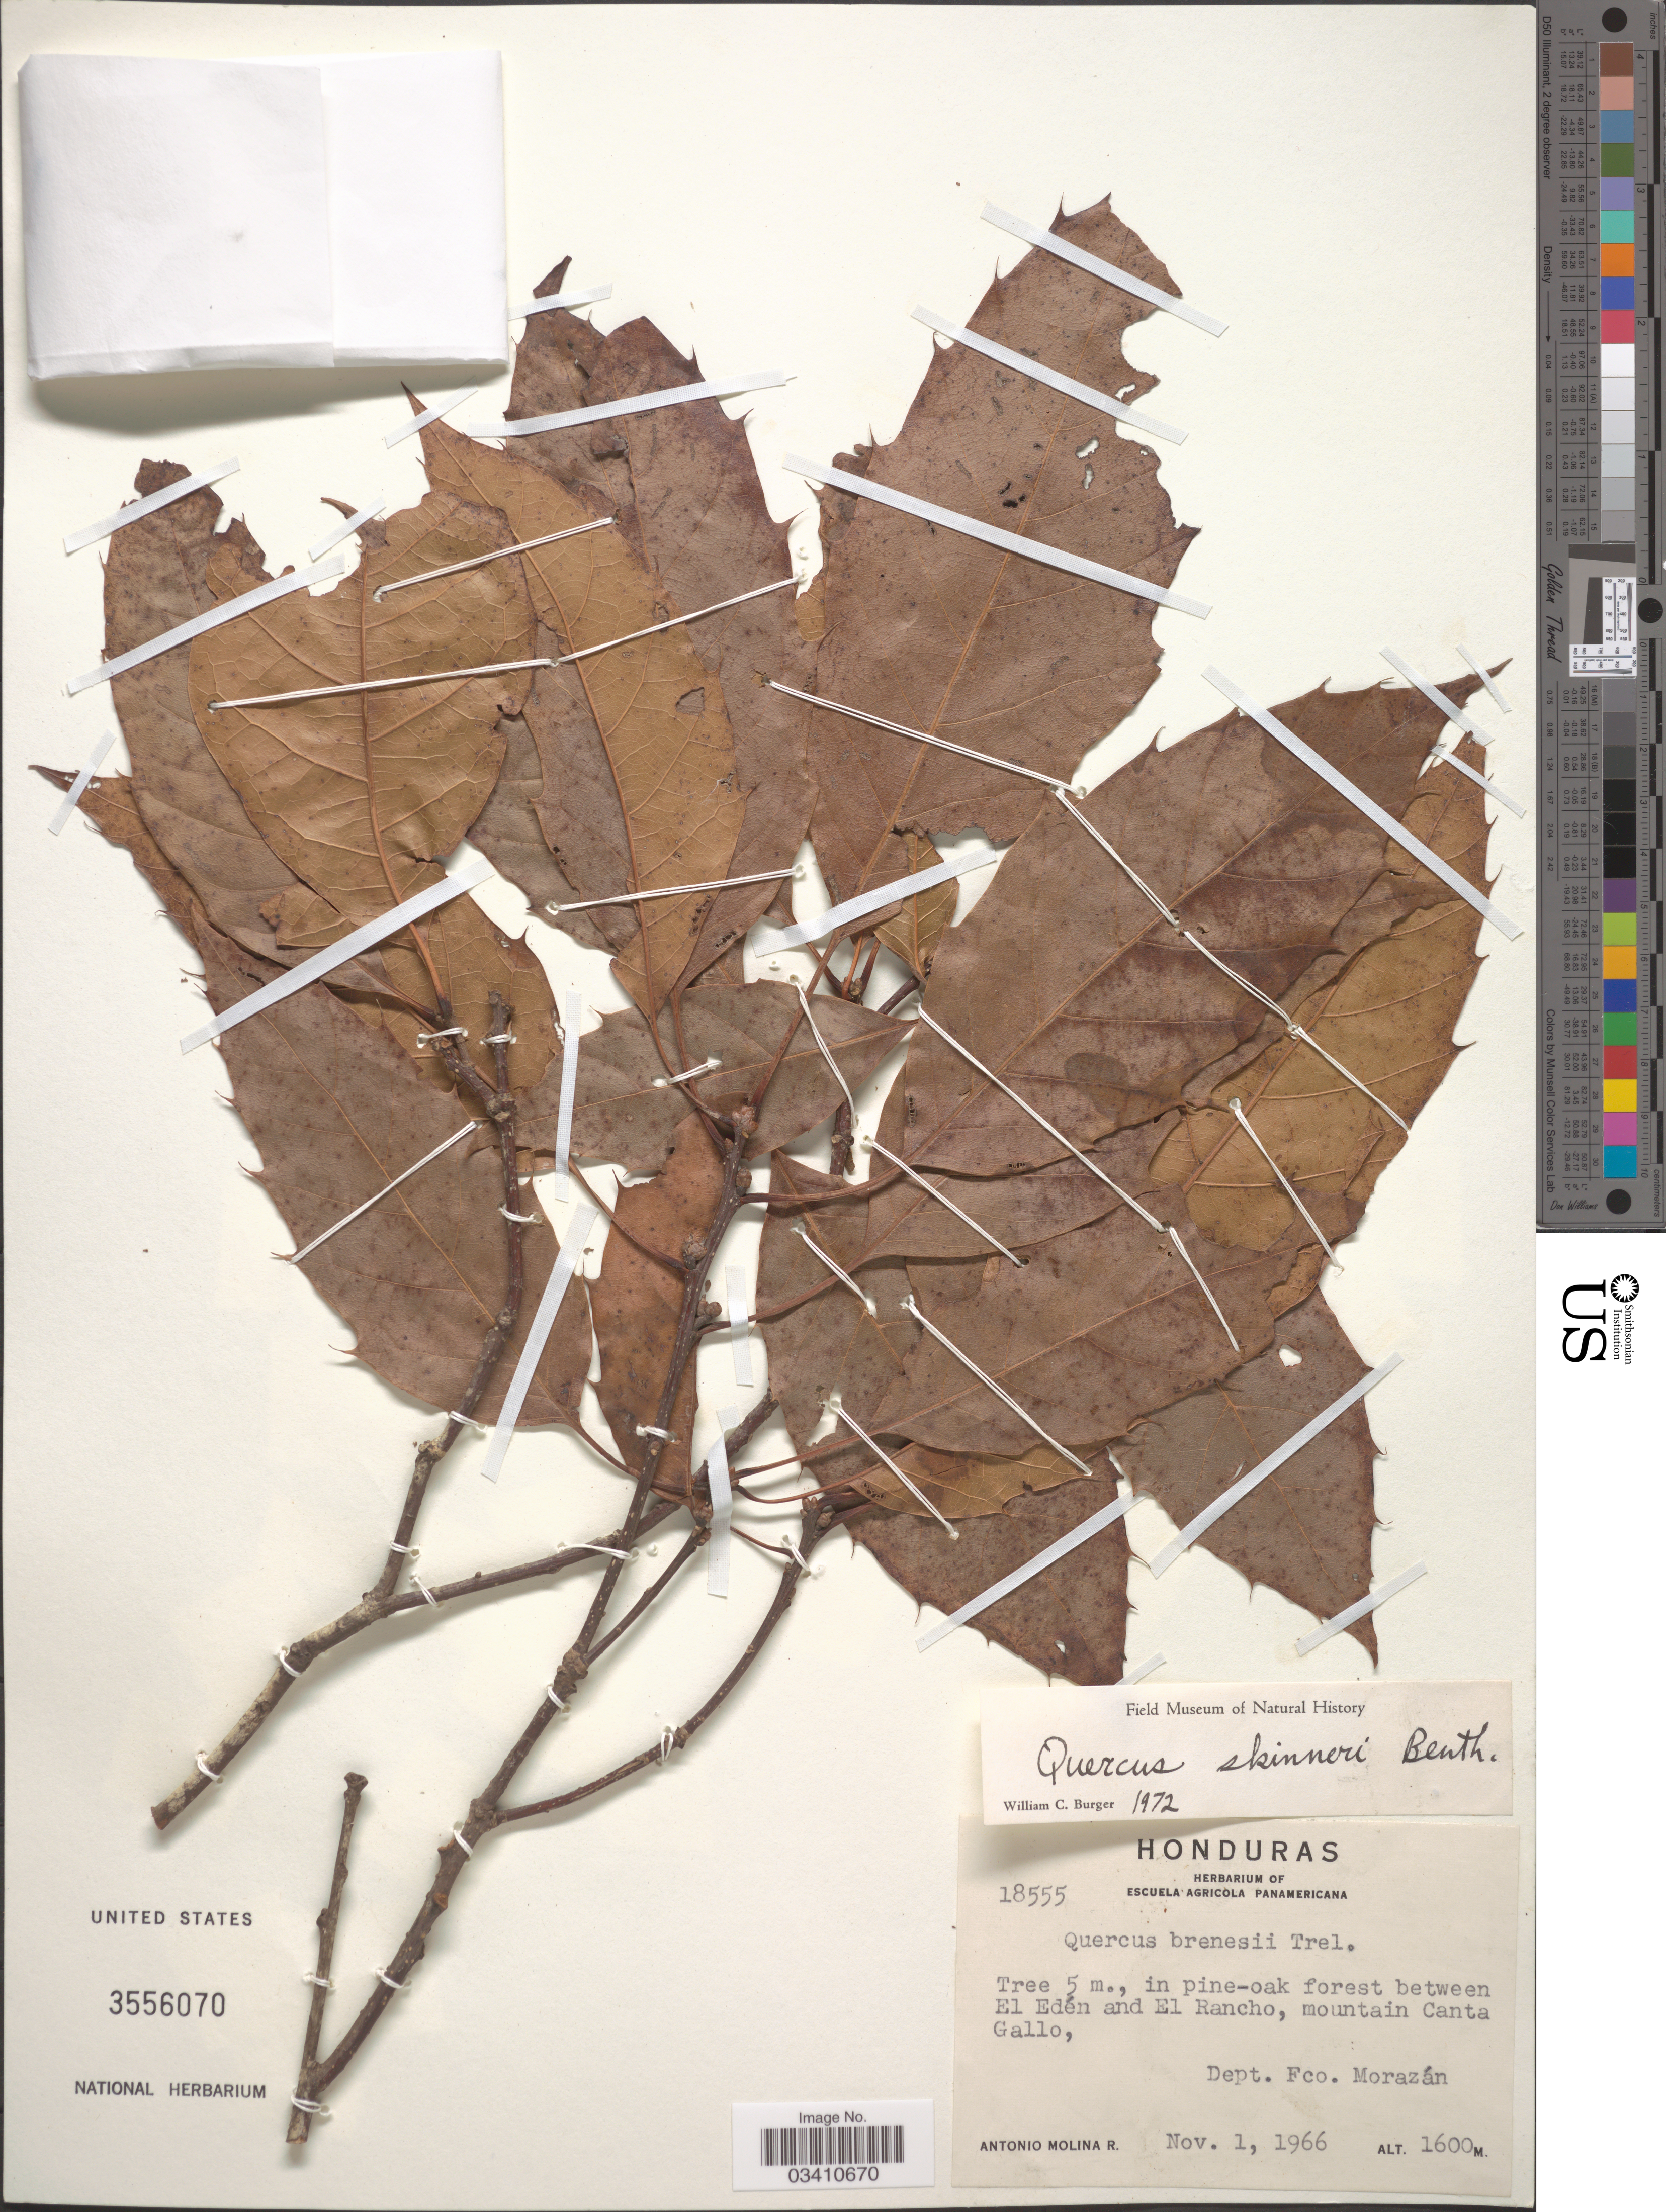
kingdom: Plantae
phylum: Tracheophyta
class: Magnoliopsida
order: Fagales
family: Fagaceae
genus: Quercus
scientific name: Quercus skinneri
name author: Benth.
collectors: A. Molina R.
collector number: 18555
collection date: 1966-11-01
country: Honduras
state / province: Fco. Morazán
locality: Between El Edén and El Rancho, mountain Canta Gallo, Dept. Fco. Morazán.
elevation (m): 1600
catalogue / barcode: US 3556070